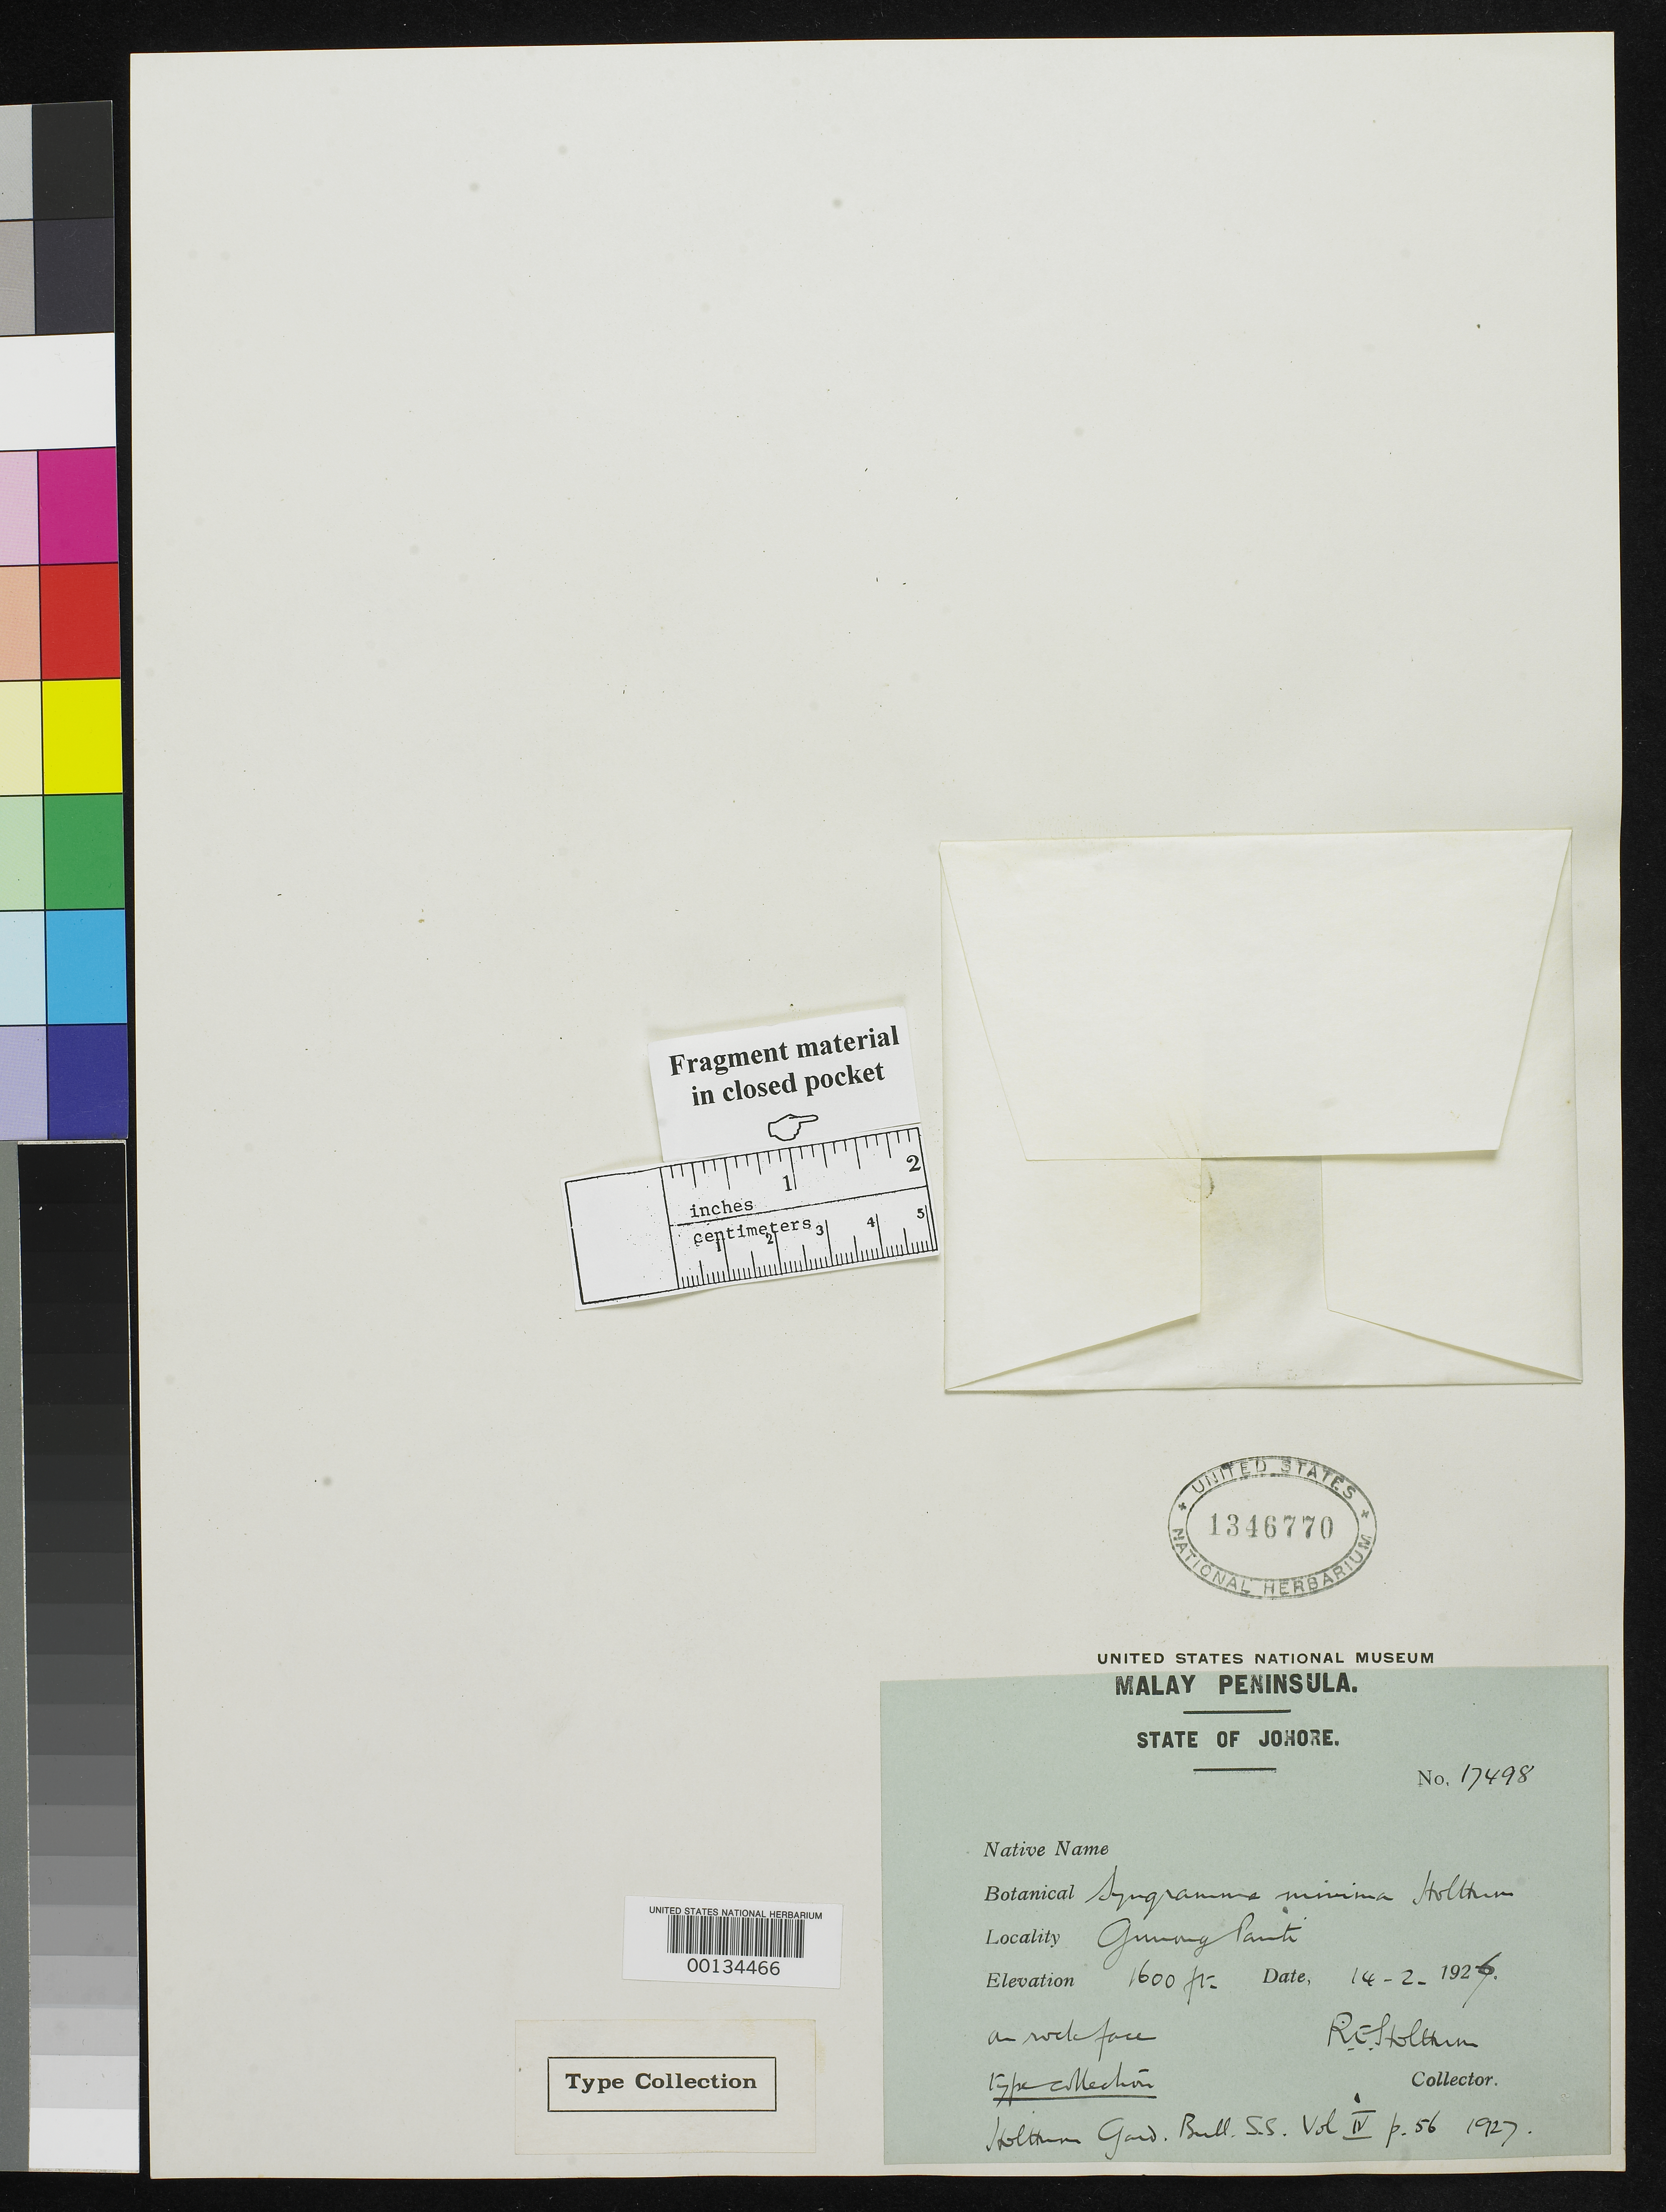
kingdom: Plantae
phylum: Tracheophyta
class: Polypodiopsida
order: Polypodiales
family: Pteridaceae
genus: Syngramma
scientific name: Syngramma minima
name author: Holttum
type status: Type Collection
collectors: R. E. Holttum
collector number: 17498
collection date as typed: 14 Feb 1926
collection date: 1926-02-14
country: Malaysia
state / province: Johor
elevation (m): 488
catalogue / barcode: US 1346770